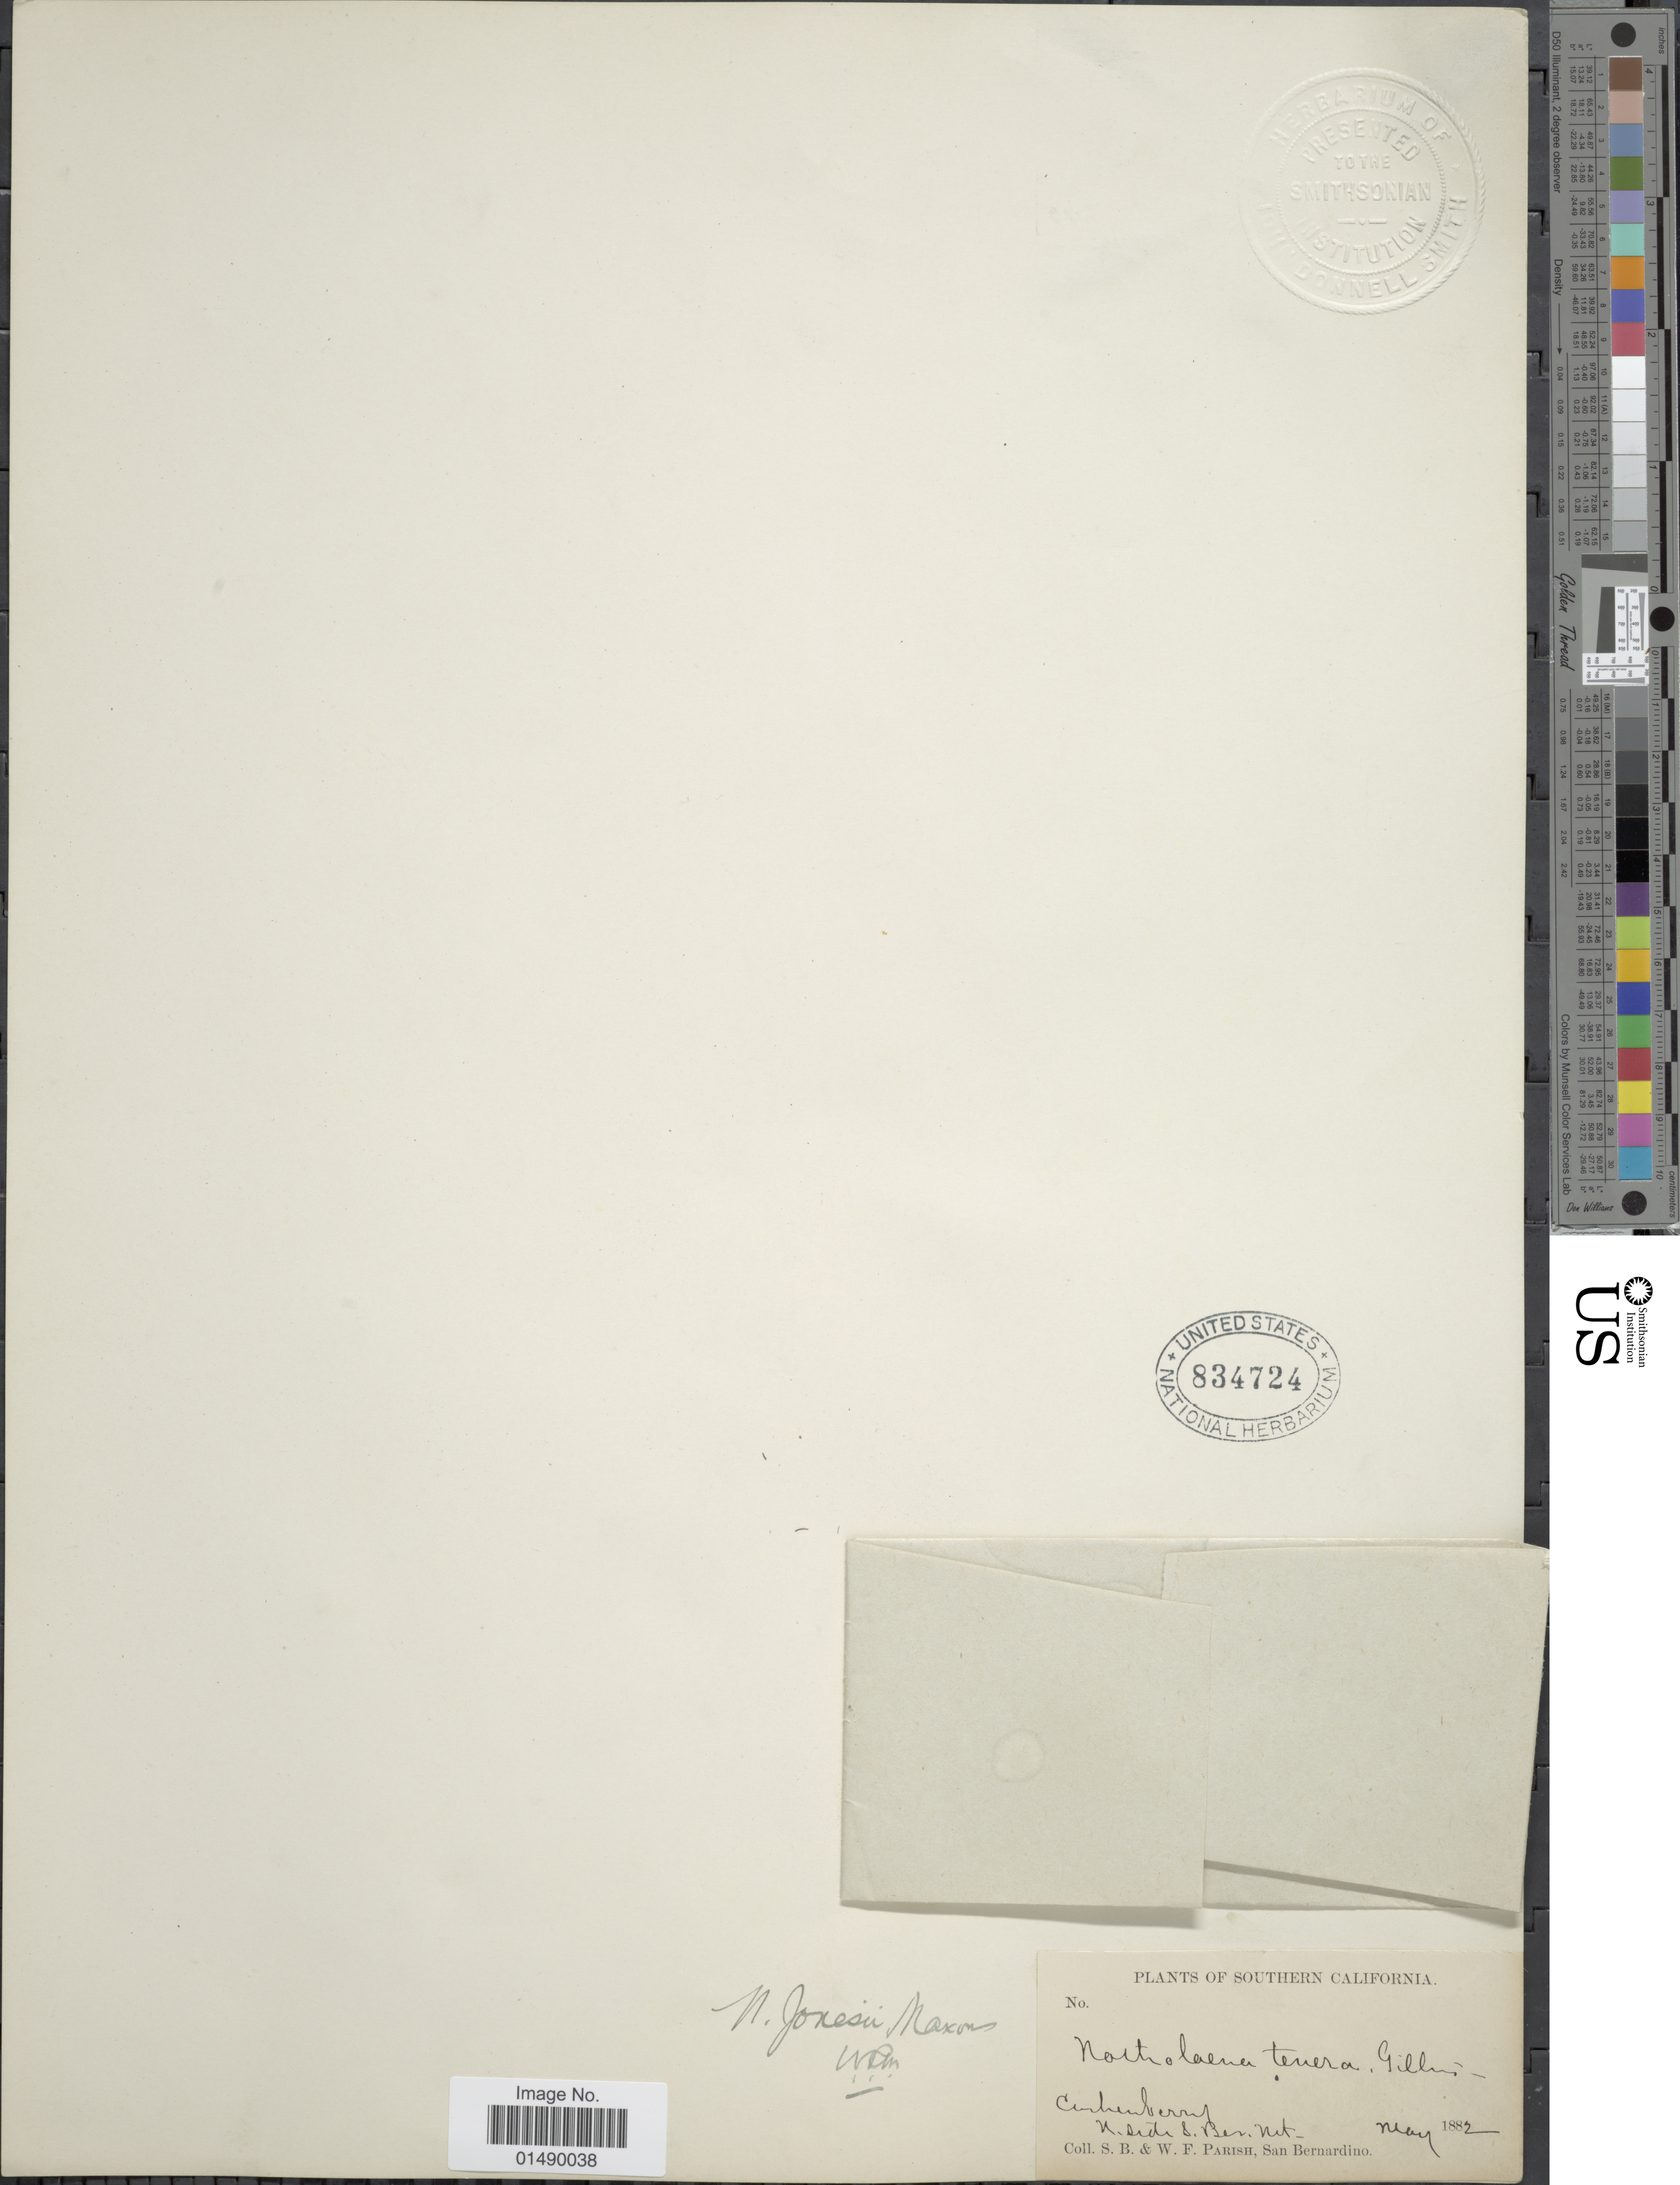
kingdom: Plantae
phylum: Tracheophyta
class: Polypodiopsida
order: Polypodiales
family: Pteridaceae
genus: Argyrochosma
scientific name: Argyrochosma jonesii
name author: (Maxon) Windham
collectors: S. B. Parish & W. F. Parish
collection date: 1882-05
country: United States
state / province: California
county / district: San Bernardino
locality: Southern California, Cushenberry, N. side en Ber. Mt., San Bernardino.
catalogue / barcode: US 834724